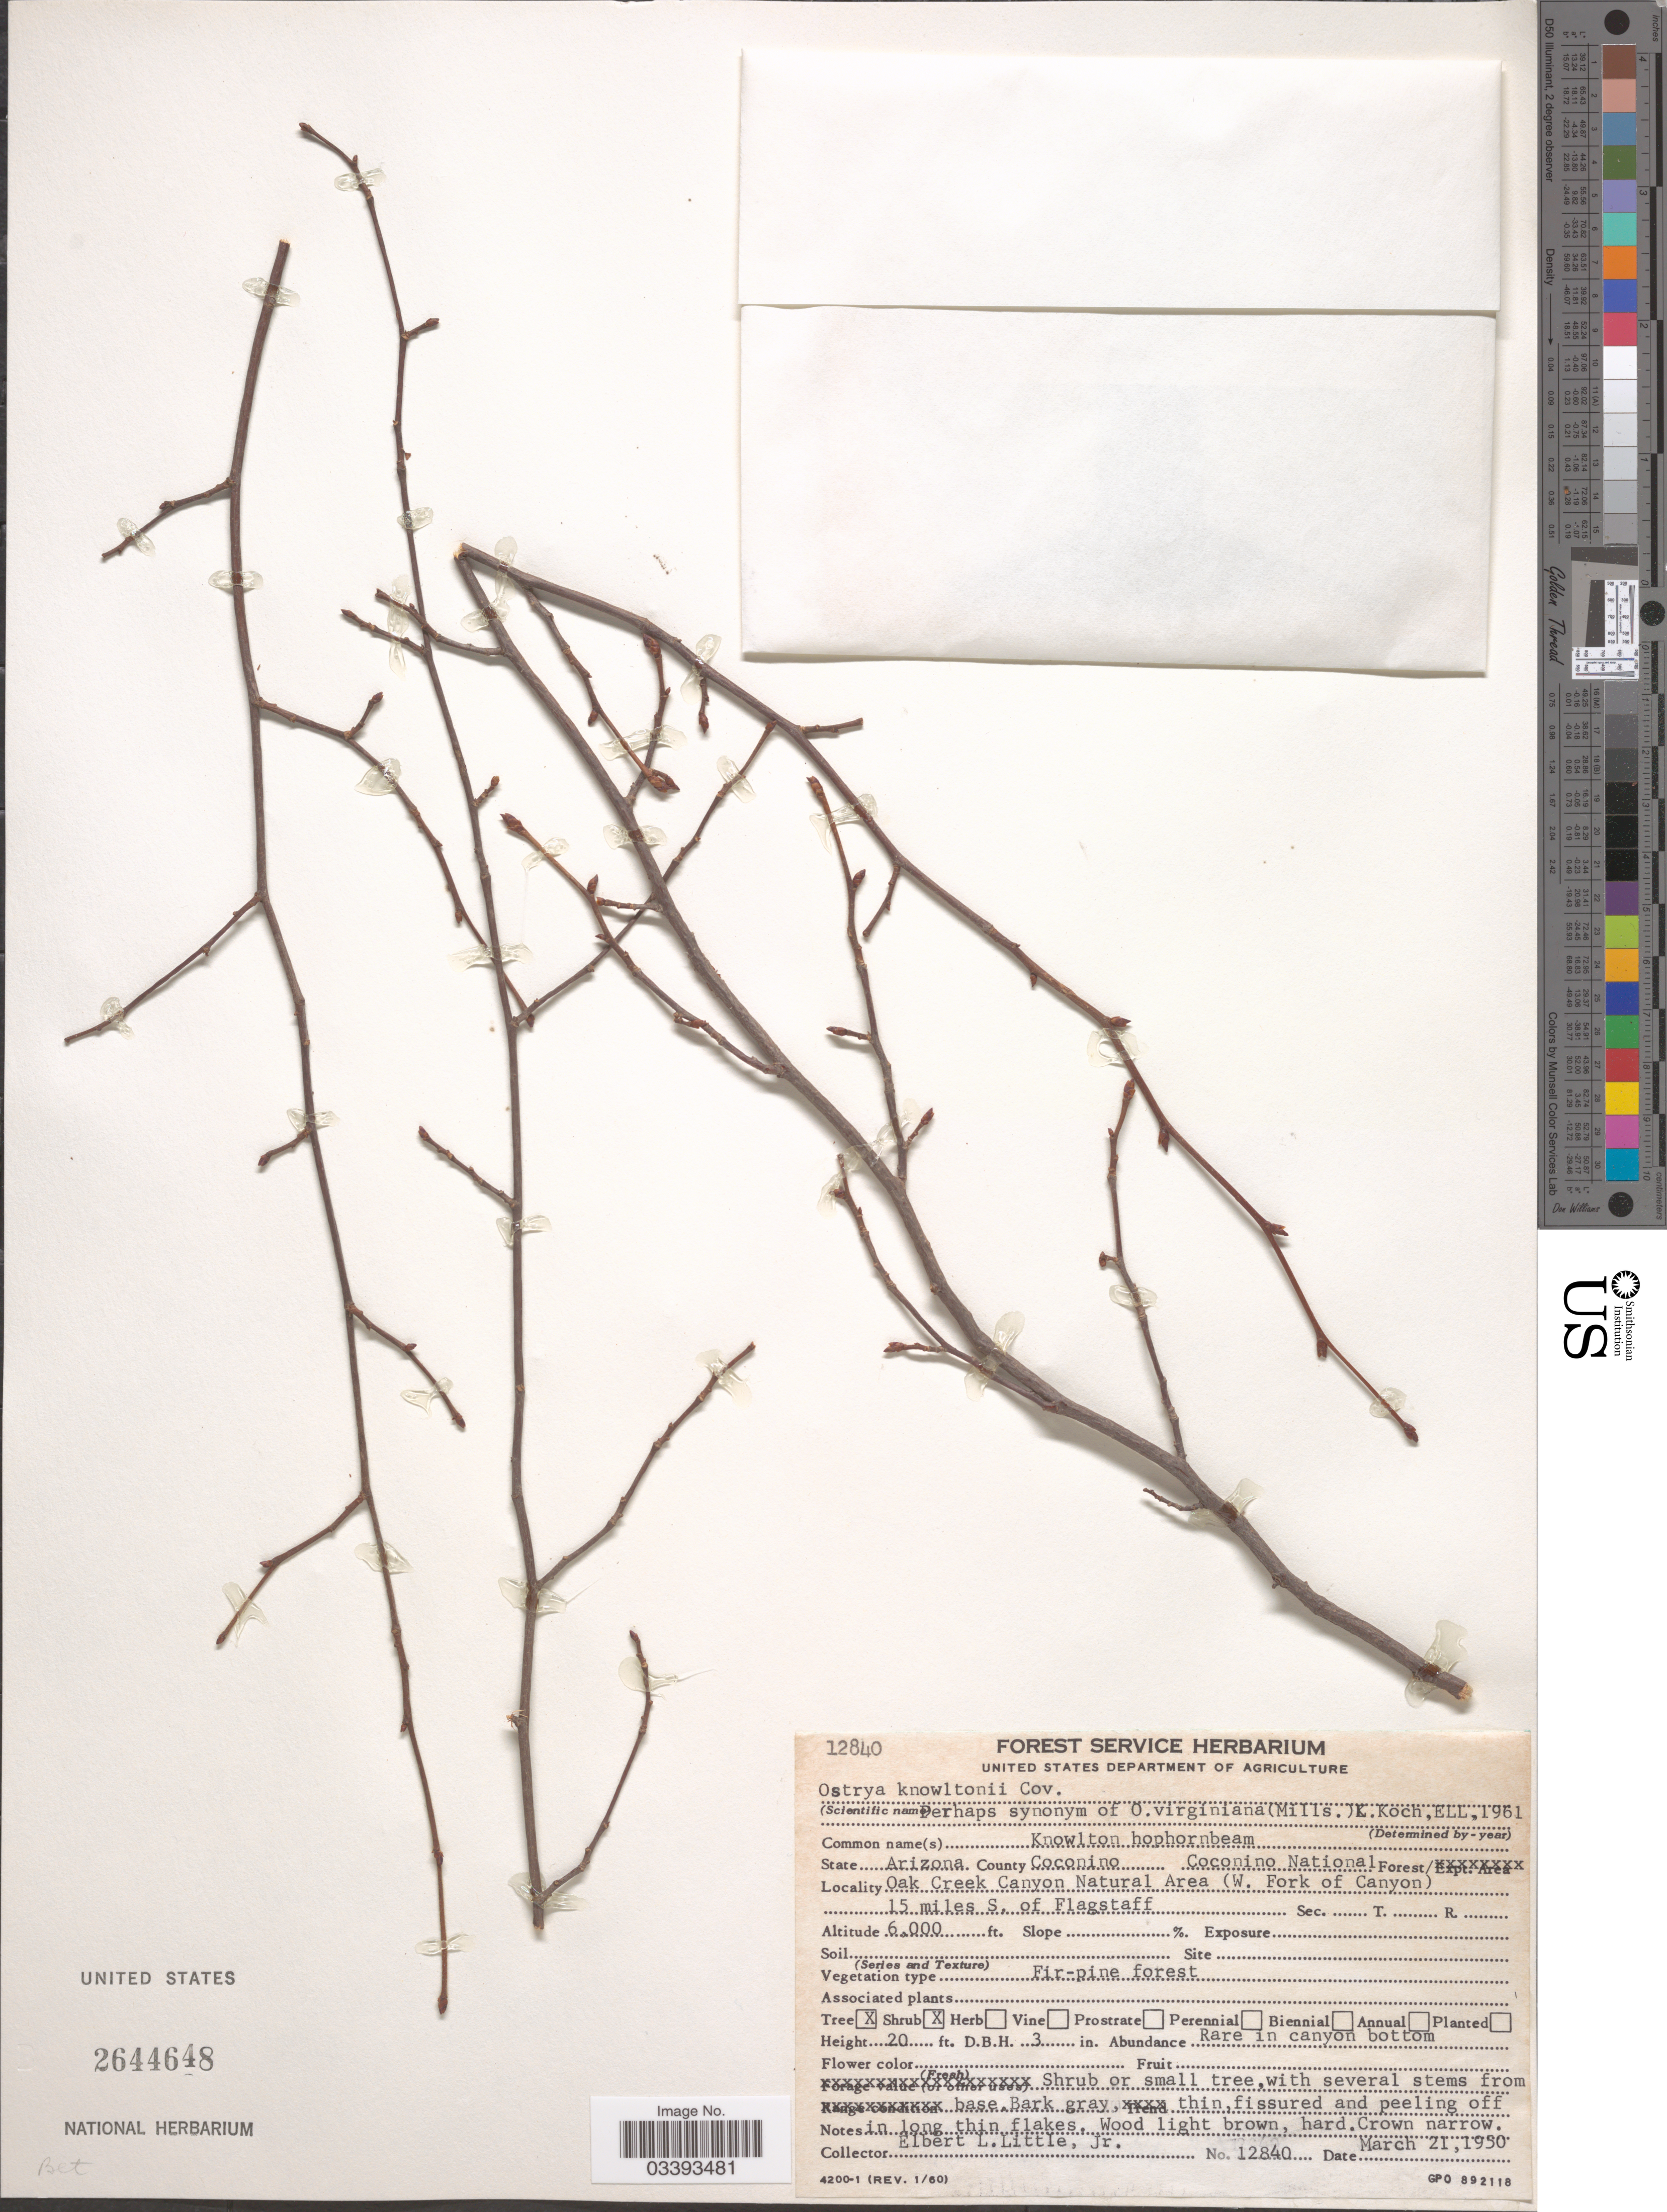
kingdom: Plantae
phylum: Tracheophyta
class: Magnoliopsida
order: Fagales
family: Betulaceae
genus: Ostrya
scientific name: Ostrya knowltoni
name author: Coville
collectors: E. L. Little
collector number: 12840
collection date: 1950-03-21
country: United States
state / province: Arizona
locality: County Coconino. Coconino National Forest. Oak Creek Canyon Natural Area (W. Fork of Canyon) 15 miles S. of Flagstaff.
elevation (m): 1829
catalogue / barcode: US 2644648